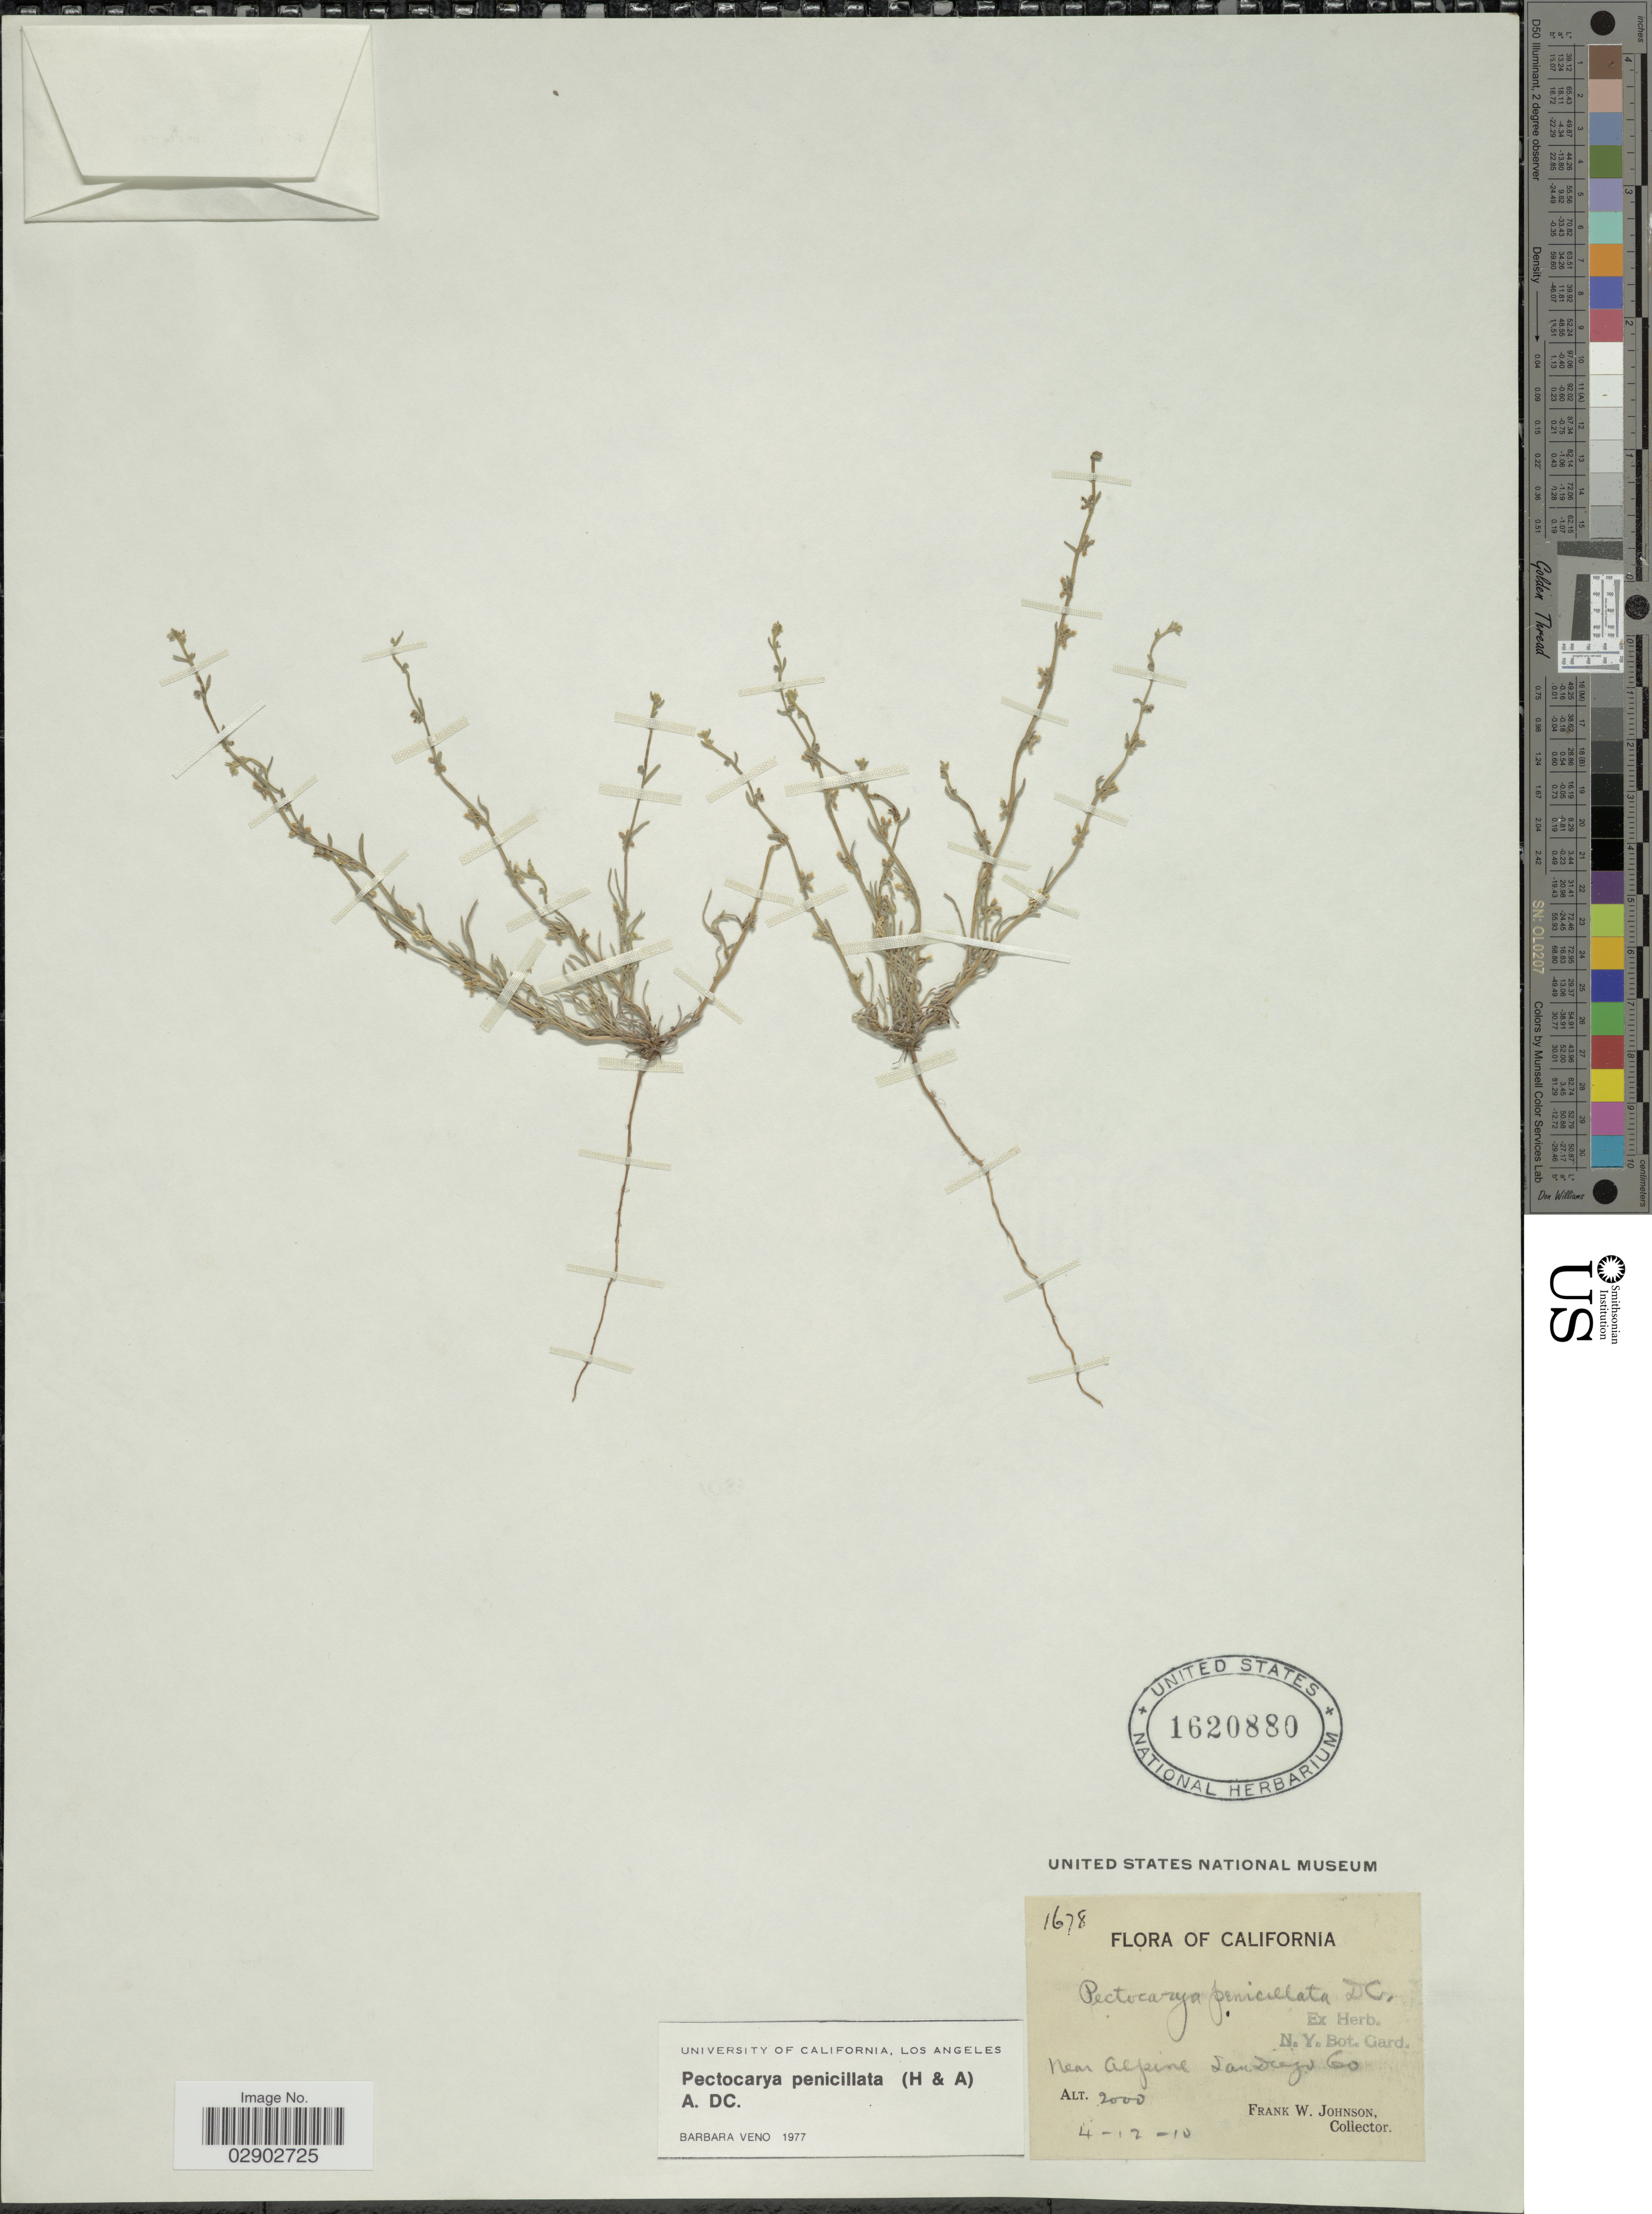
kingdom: Plantae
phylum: Tracheophyta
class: Magnoliopsida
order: Boraginales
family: Boraginaceae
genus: Pectocarya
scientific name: Pectocarya penicillata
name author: Hook. & Arn.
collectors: F. W. Johnson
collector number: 1678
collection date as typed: Transcribed d/m/y: 4/12/10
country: United States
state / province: California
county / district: San Diego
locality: Near Alpine San Diego Co.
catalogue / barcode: US 1620880